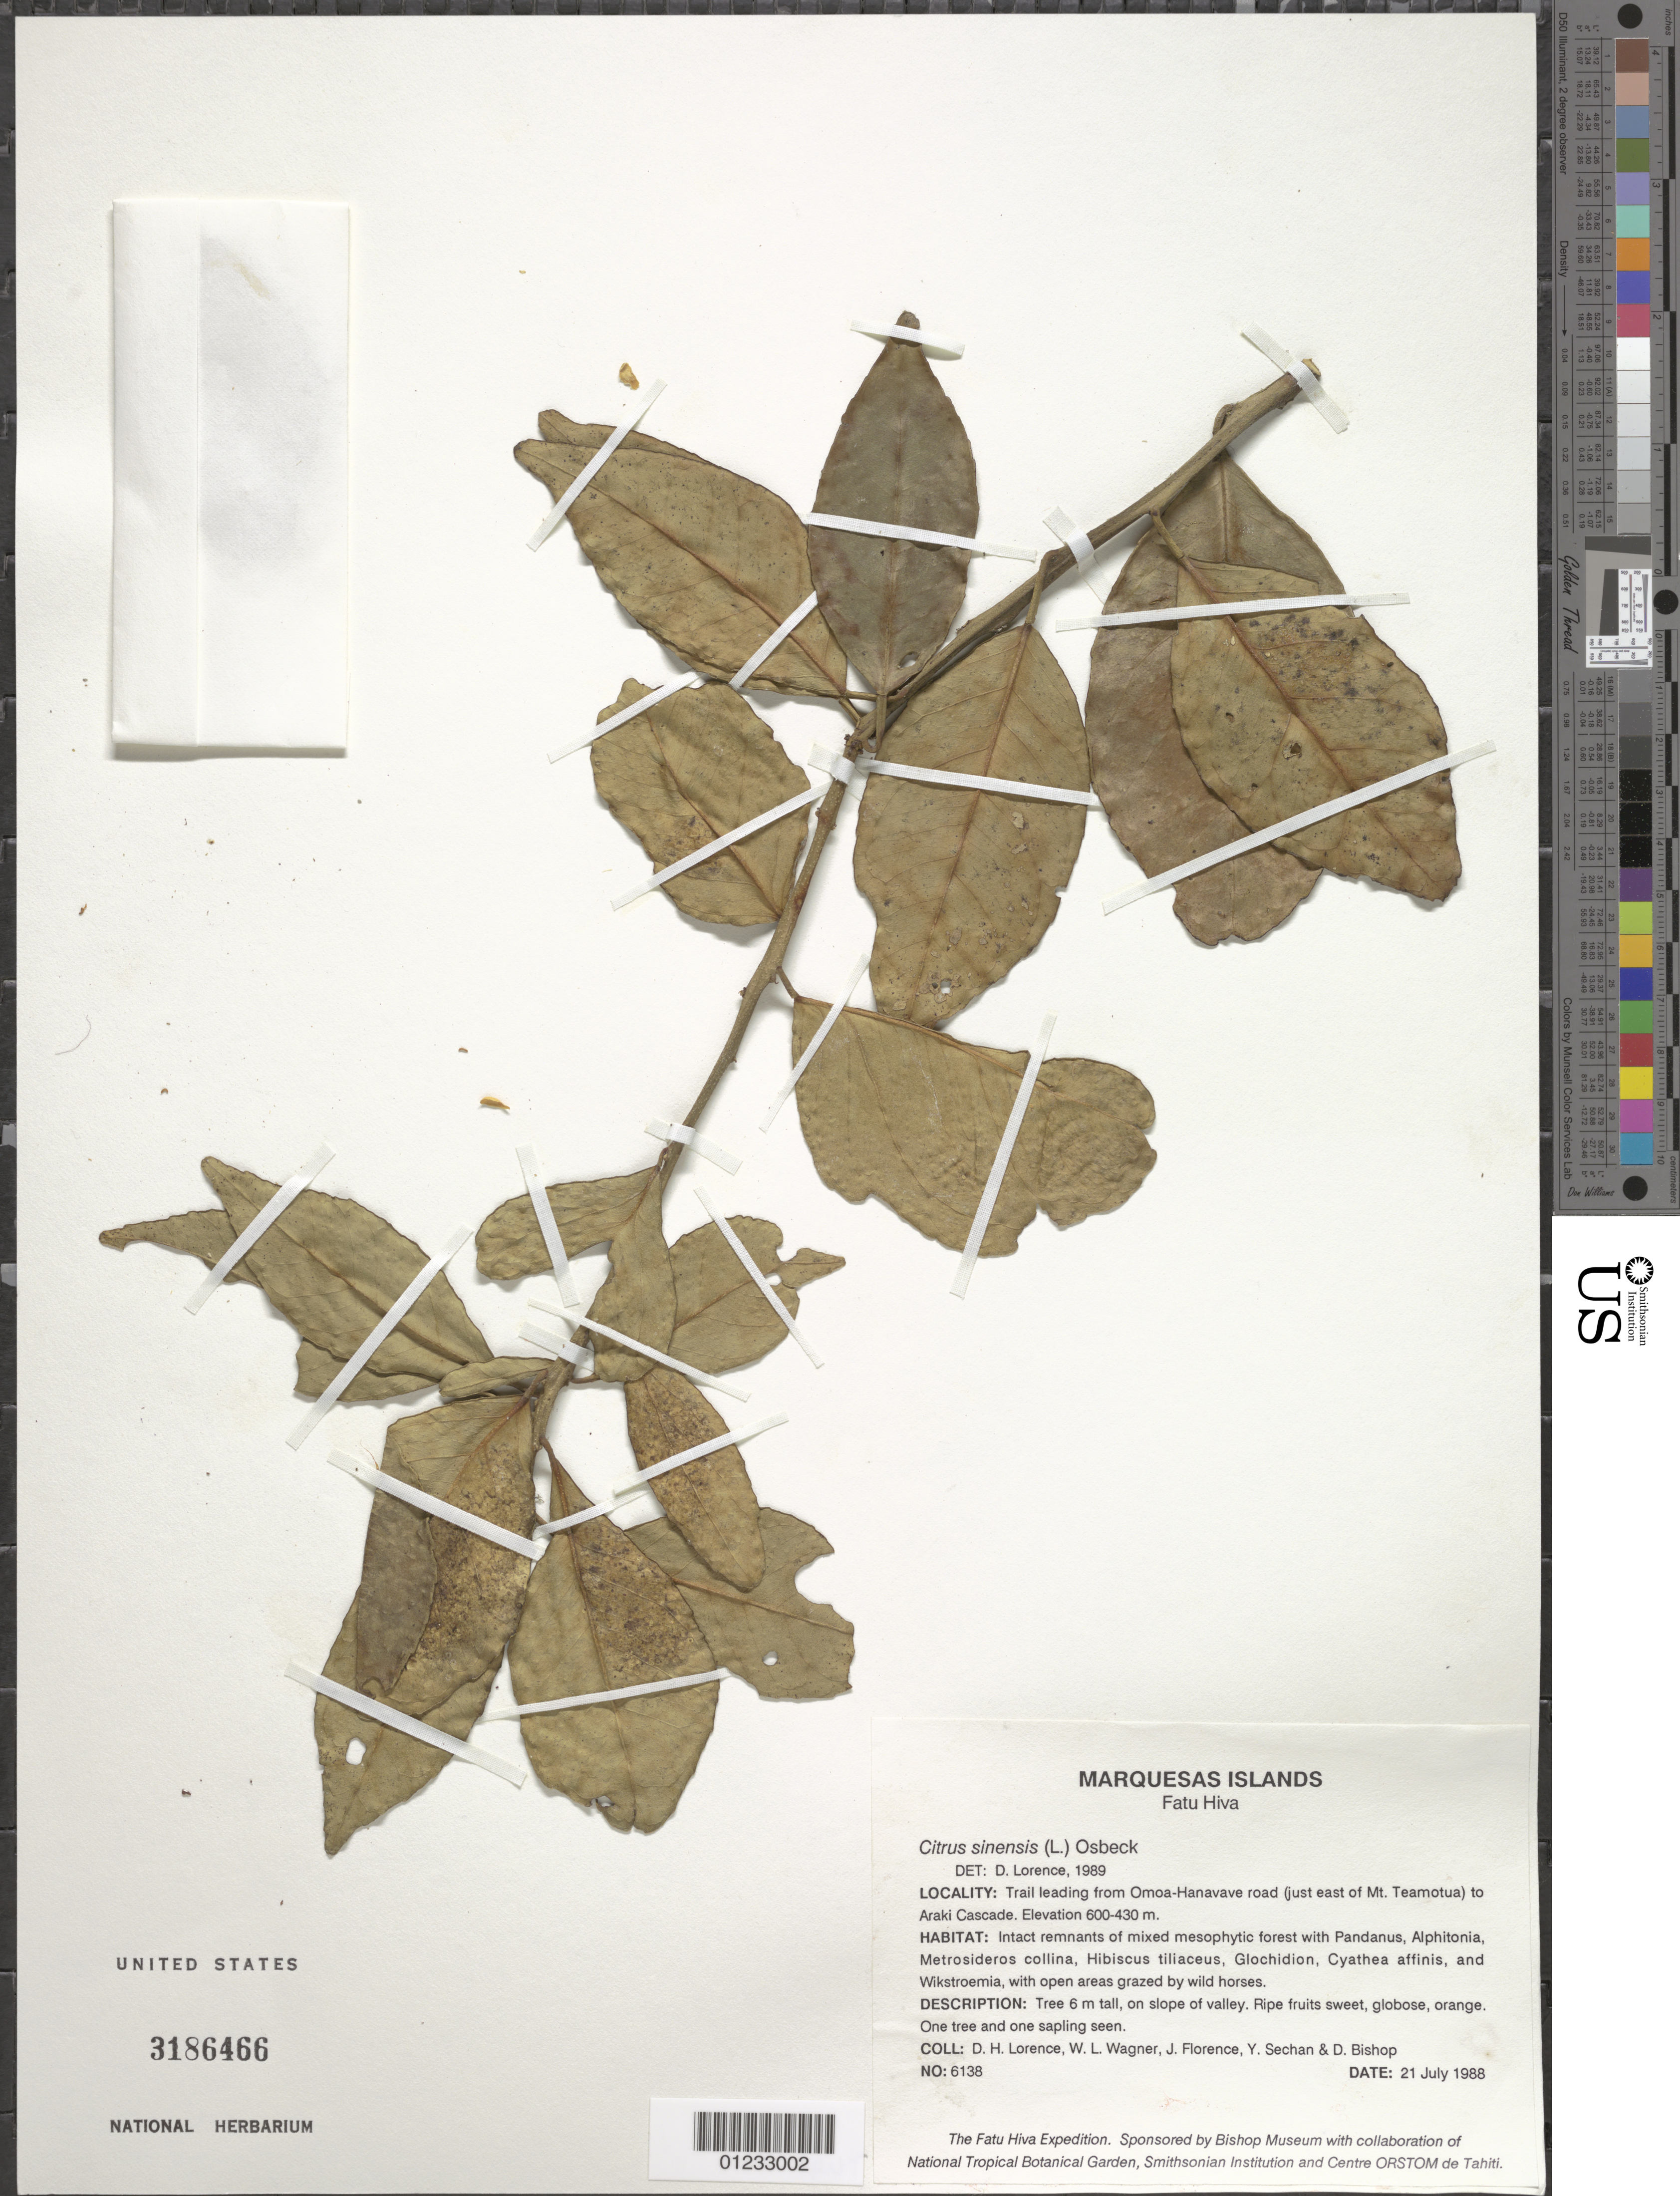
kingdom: Plantae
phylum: Tracheophyta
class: Magnoliopsida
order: Sapindales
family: Rutaceae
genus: Citrus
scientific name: Citrus x sinensis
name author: (L.) Osbeck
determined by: Lorence, David H., (PTBG), National Tropical Botanical Garden (UNITED STATES)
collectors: D. Lorence, W. L. Wagner, J. Florence, Y. Sechan & D. Bishop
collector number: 6138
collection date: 1988-07-21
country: French Polynesia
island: Fatu Hiva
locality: Trail leading from 'Omo'a-Hanavave road (just E of Mt. Teamotua) to Araki Cascade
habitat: Intact remnants of mixed mesophytic forest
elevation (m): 430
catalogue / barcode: US 3186466